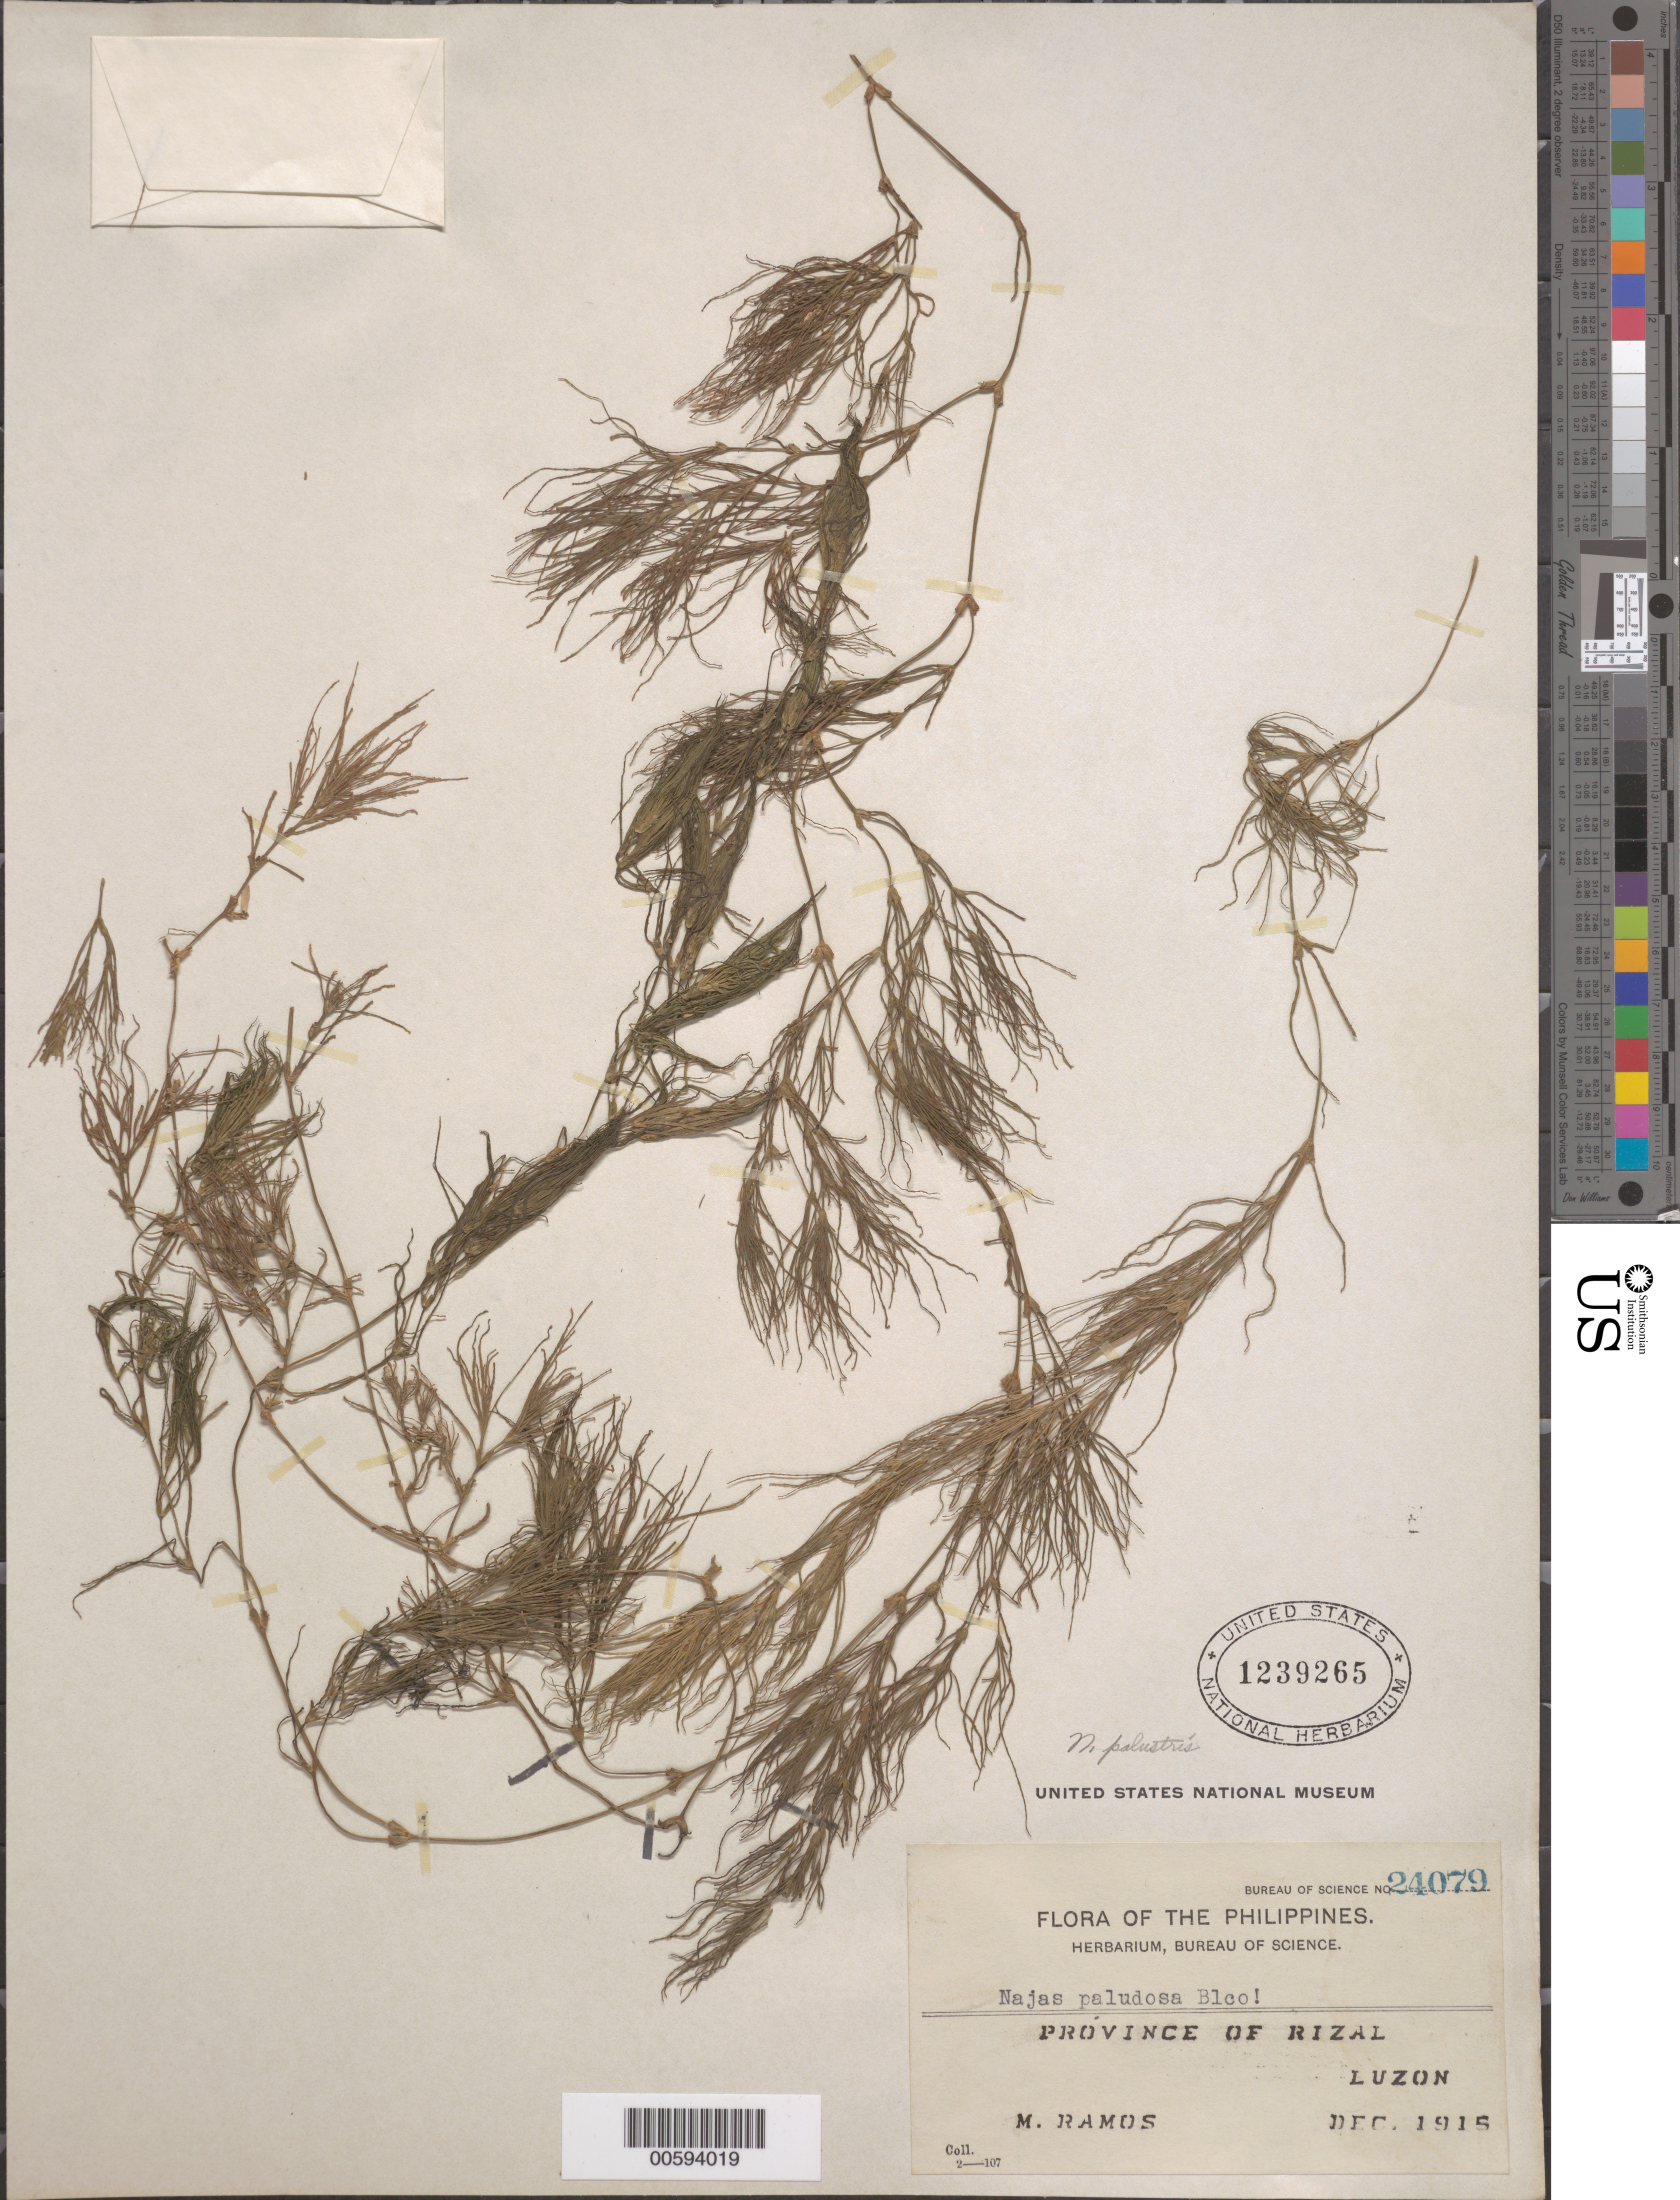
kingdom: Plantae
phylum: Tracheophyta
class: Liliopsida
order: Alismatales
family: Hydrocharitaceae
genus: Najas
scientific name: Najas palustris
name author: Blanco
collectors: M. Ramos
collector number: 24079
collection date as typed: Dec 1915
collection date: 1915-12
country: Philippines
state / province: Calabarzon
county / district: Rizal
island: Luzon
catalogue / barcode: US 1239265